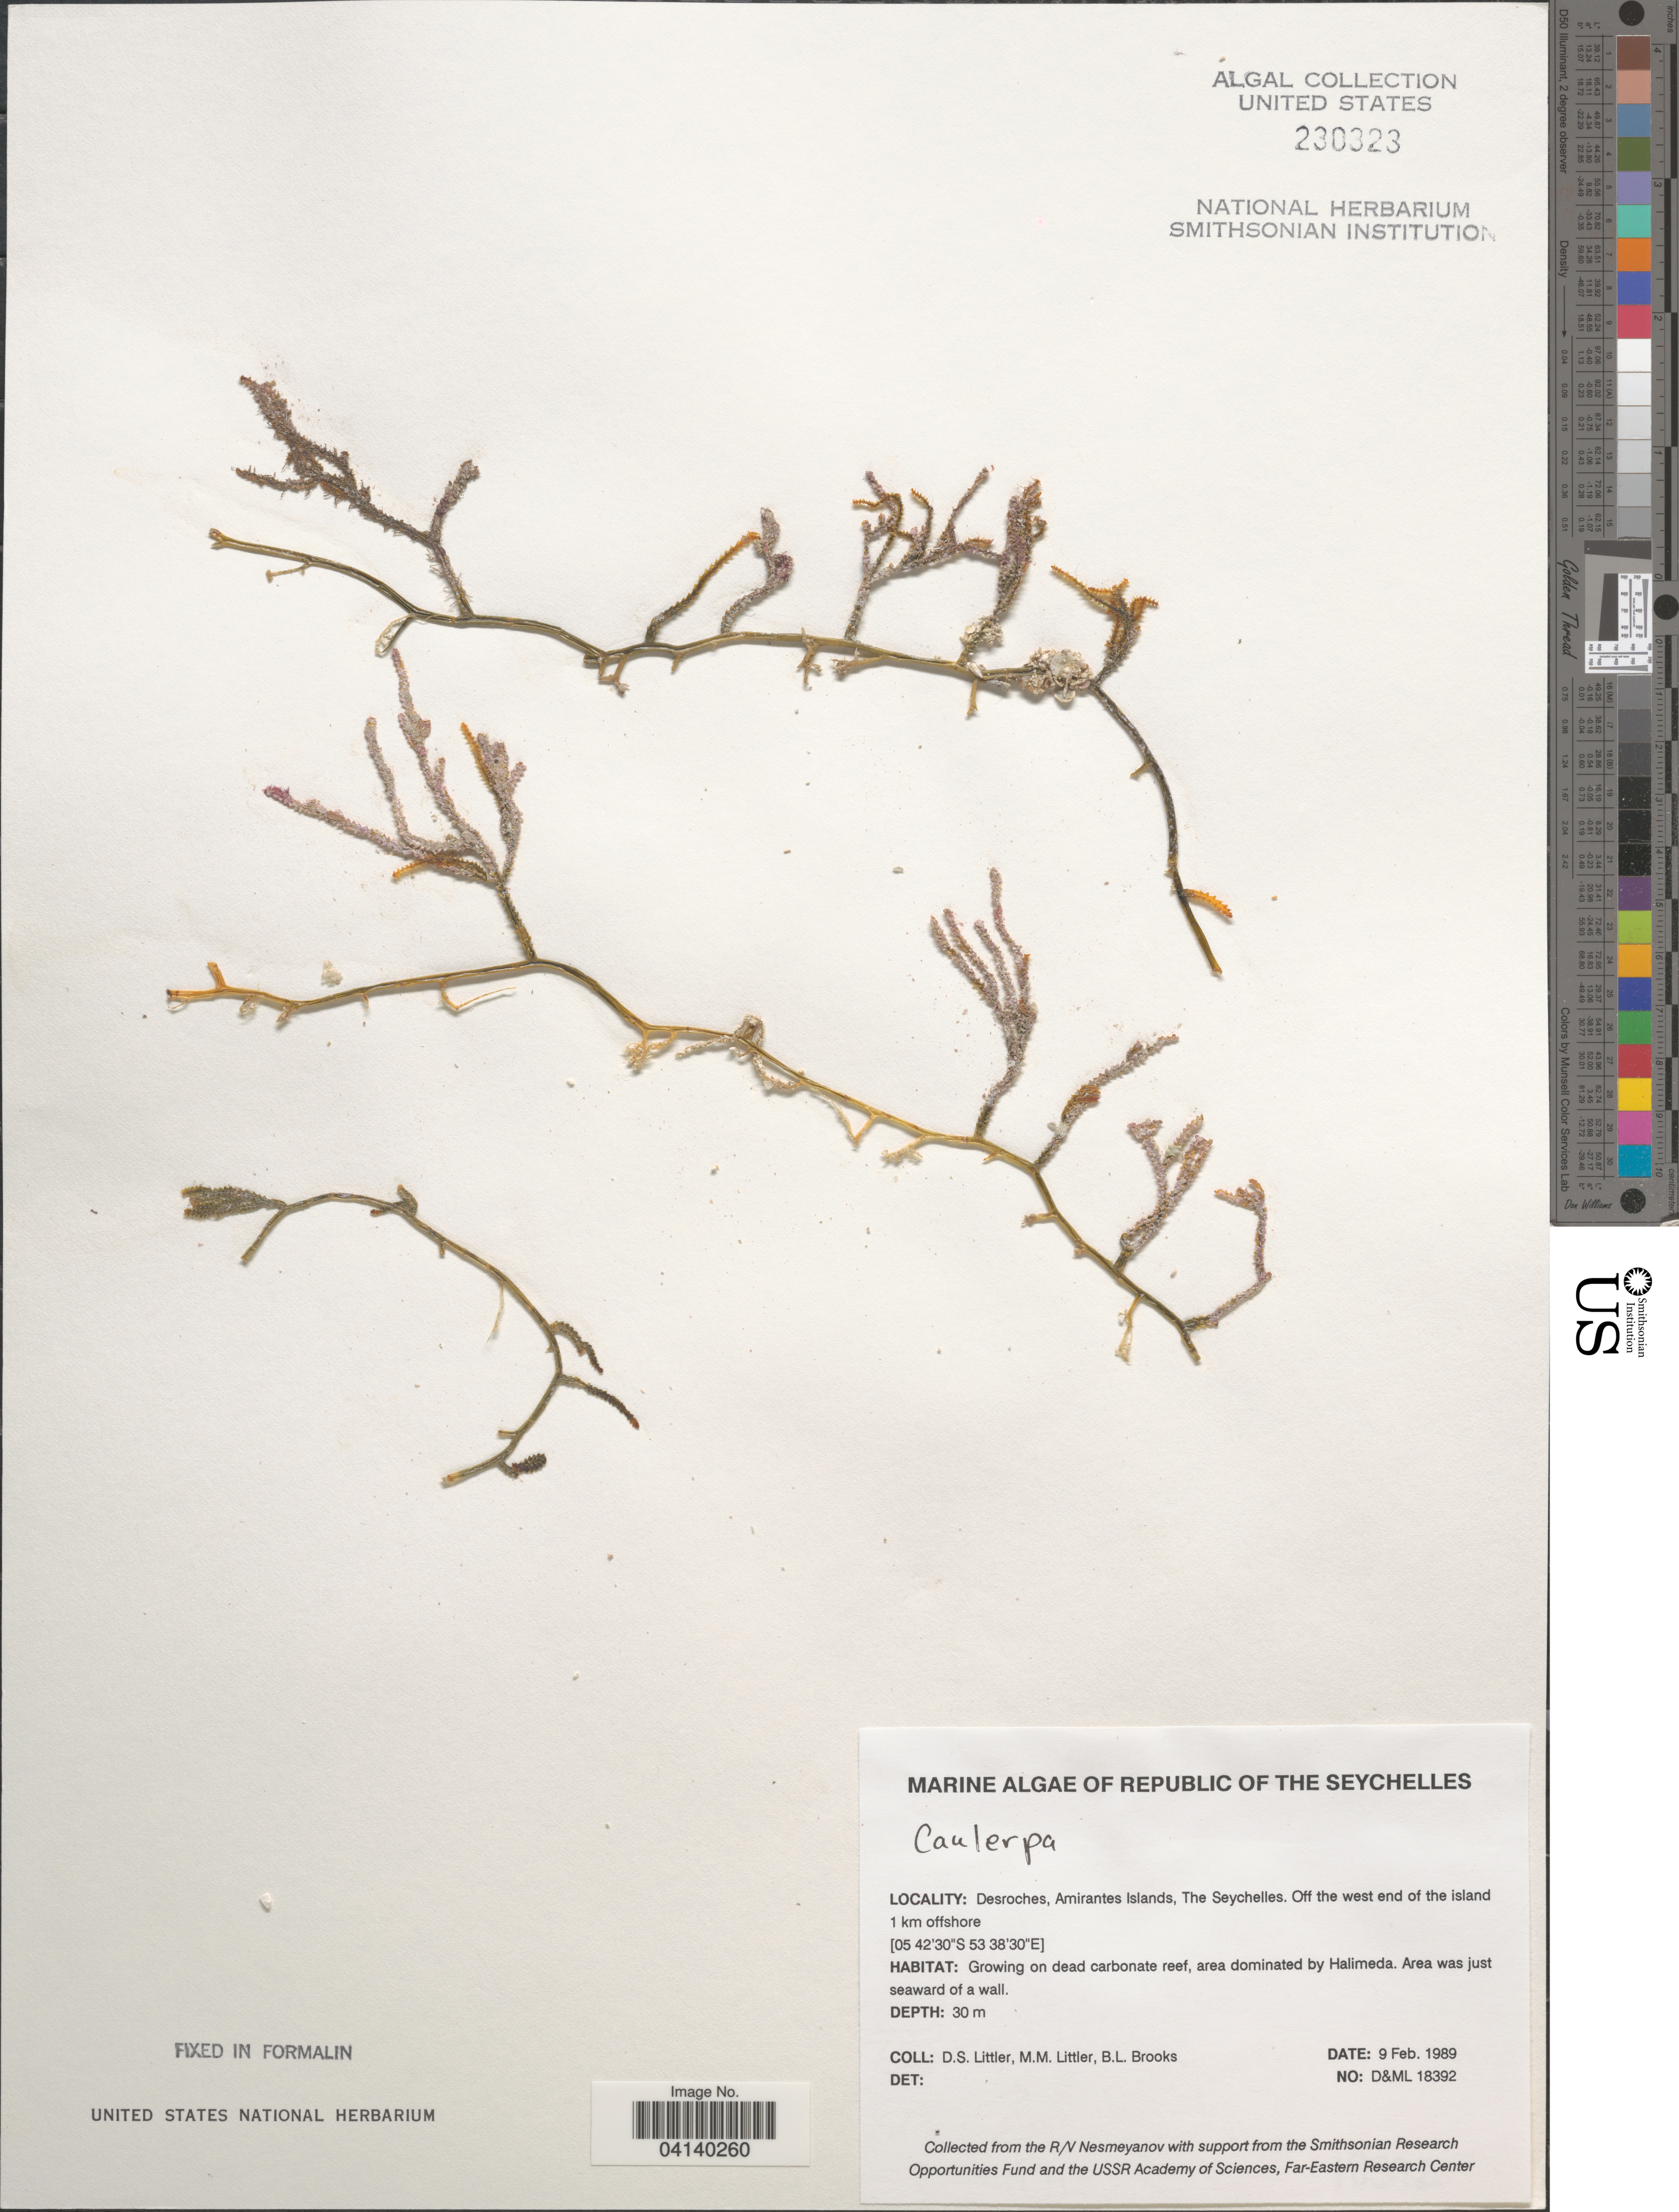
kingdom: Plantae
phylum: Chlorophyta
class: Ulvophyceae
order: Bryopsidales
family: Caulerpaceae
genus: Caulerpa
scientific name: Caulerpa sp.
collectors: D. S. Littler & B. Brooks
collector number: D&ML18392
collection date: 1989-02-09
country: Seychelles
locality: Republic of the Seychelles. Desroches, Amirantes Islands. Off the west end of the island 1 km offshore.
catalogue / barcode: US 230323